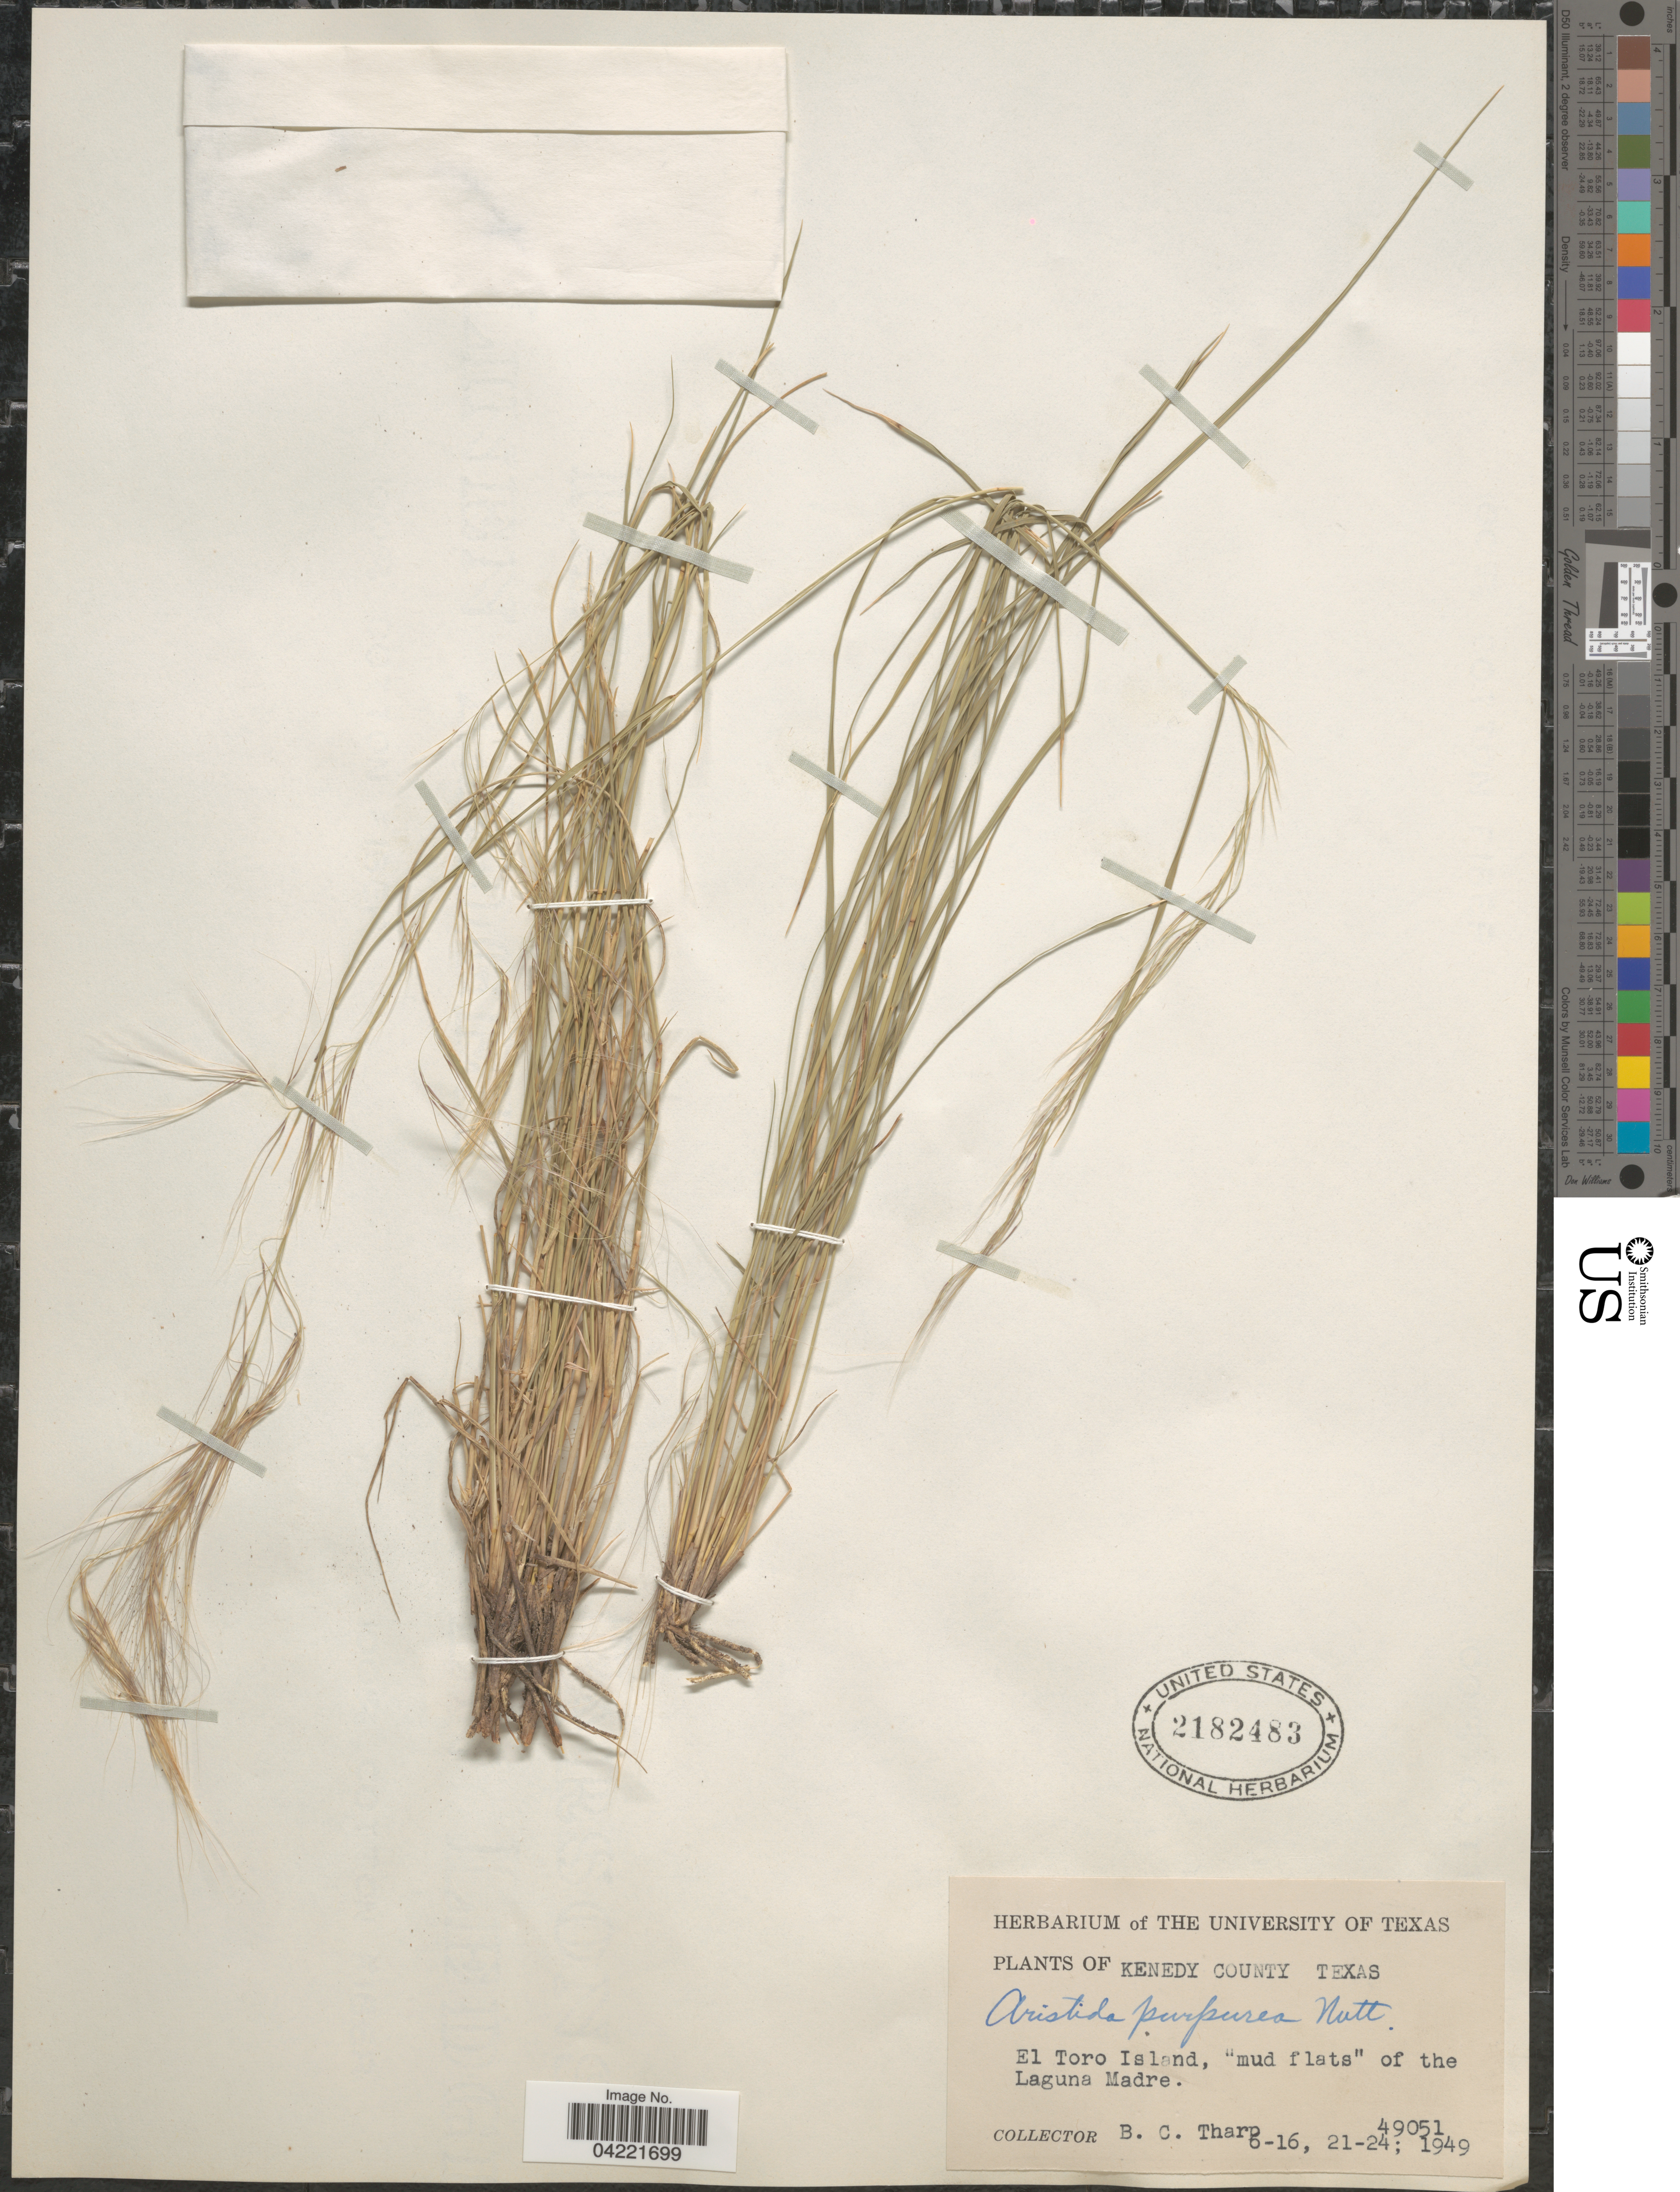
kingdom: Plantae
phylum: Tracheophyta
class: Liliopsida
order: Poales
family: Poaceae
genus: Aristida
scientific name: Aristida purpurea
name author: Nutt.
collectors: B. C. Tharp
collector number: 49051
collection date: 1949-06-16/1949-06-24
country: United States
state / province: Texas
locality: Kenedy County. El Toro Island, "mud flats" of the Laguna Madre.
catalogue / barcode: US 2182483